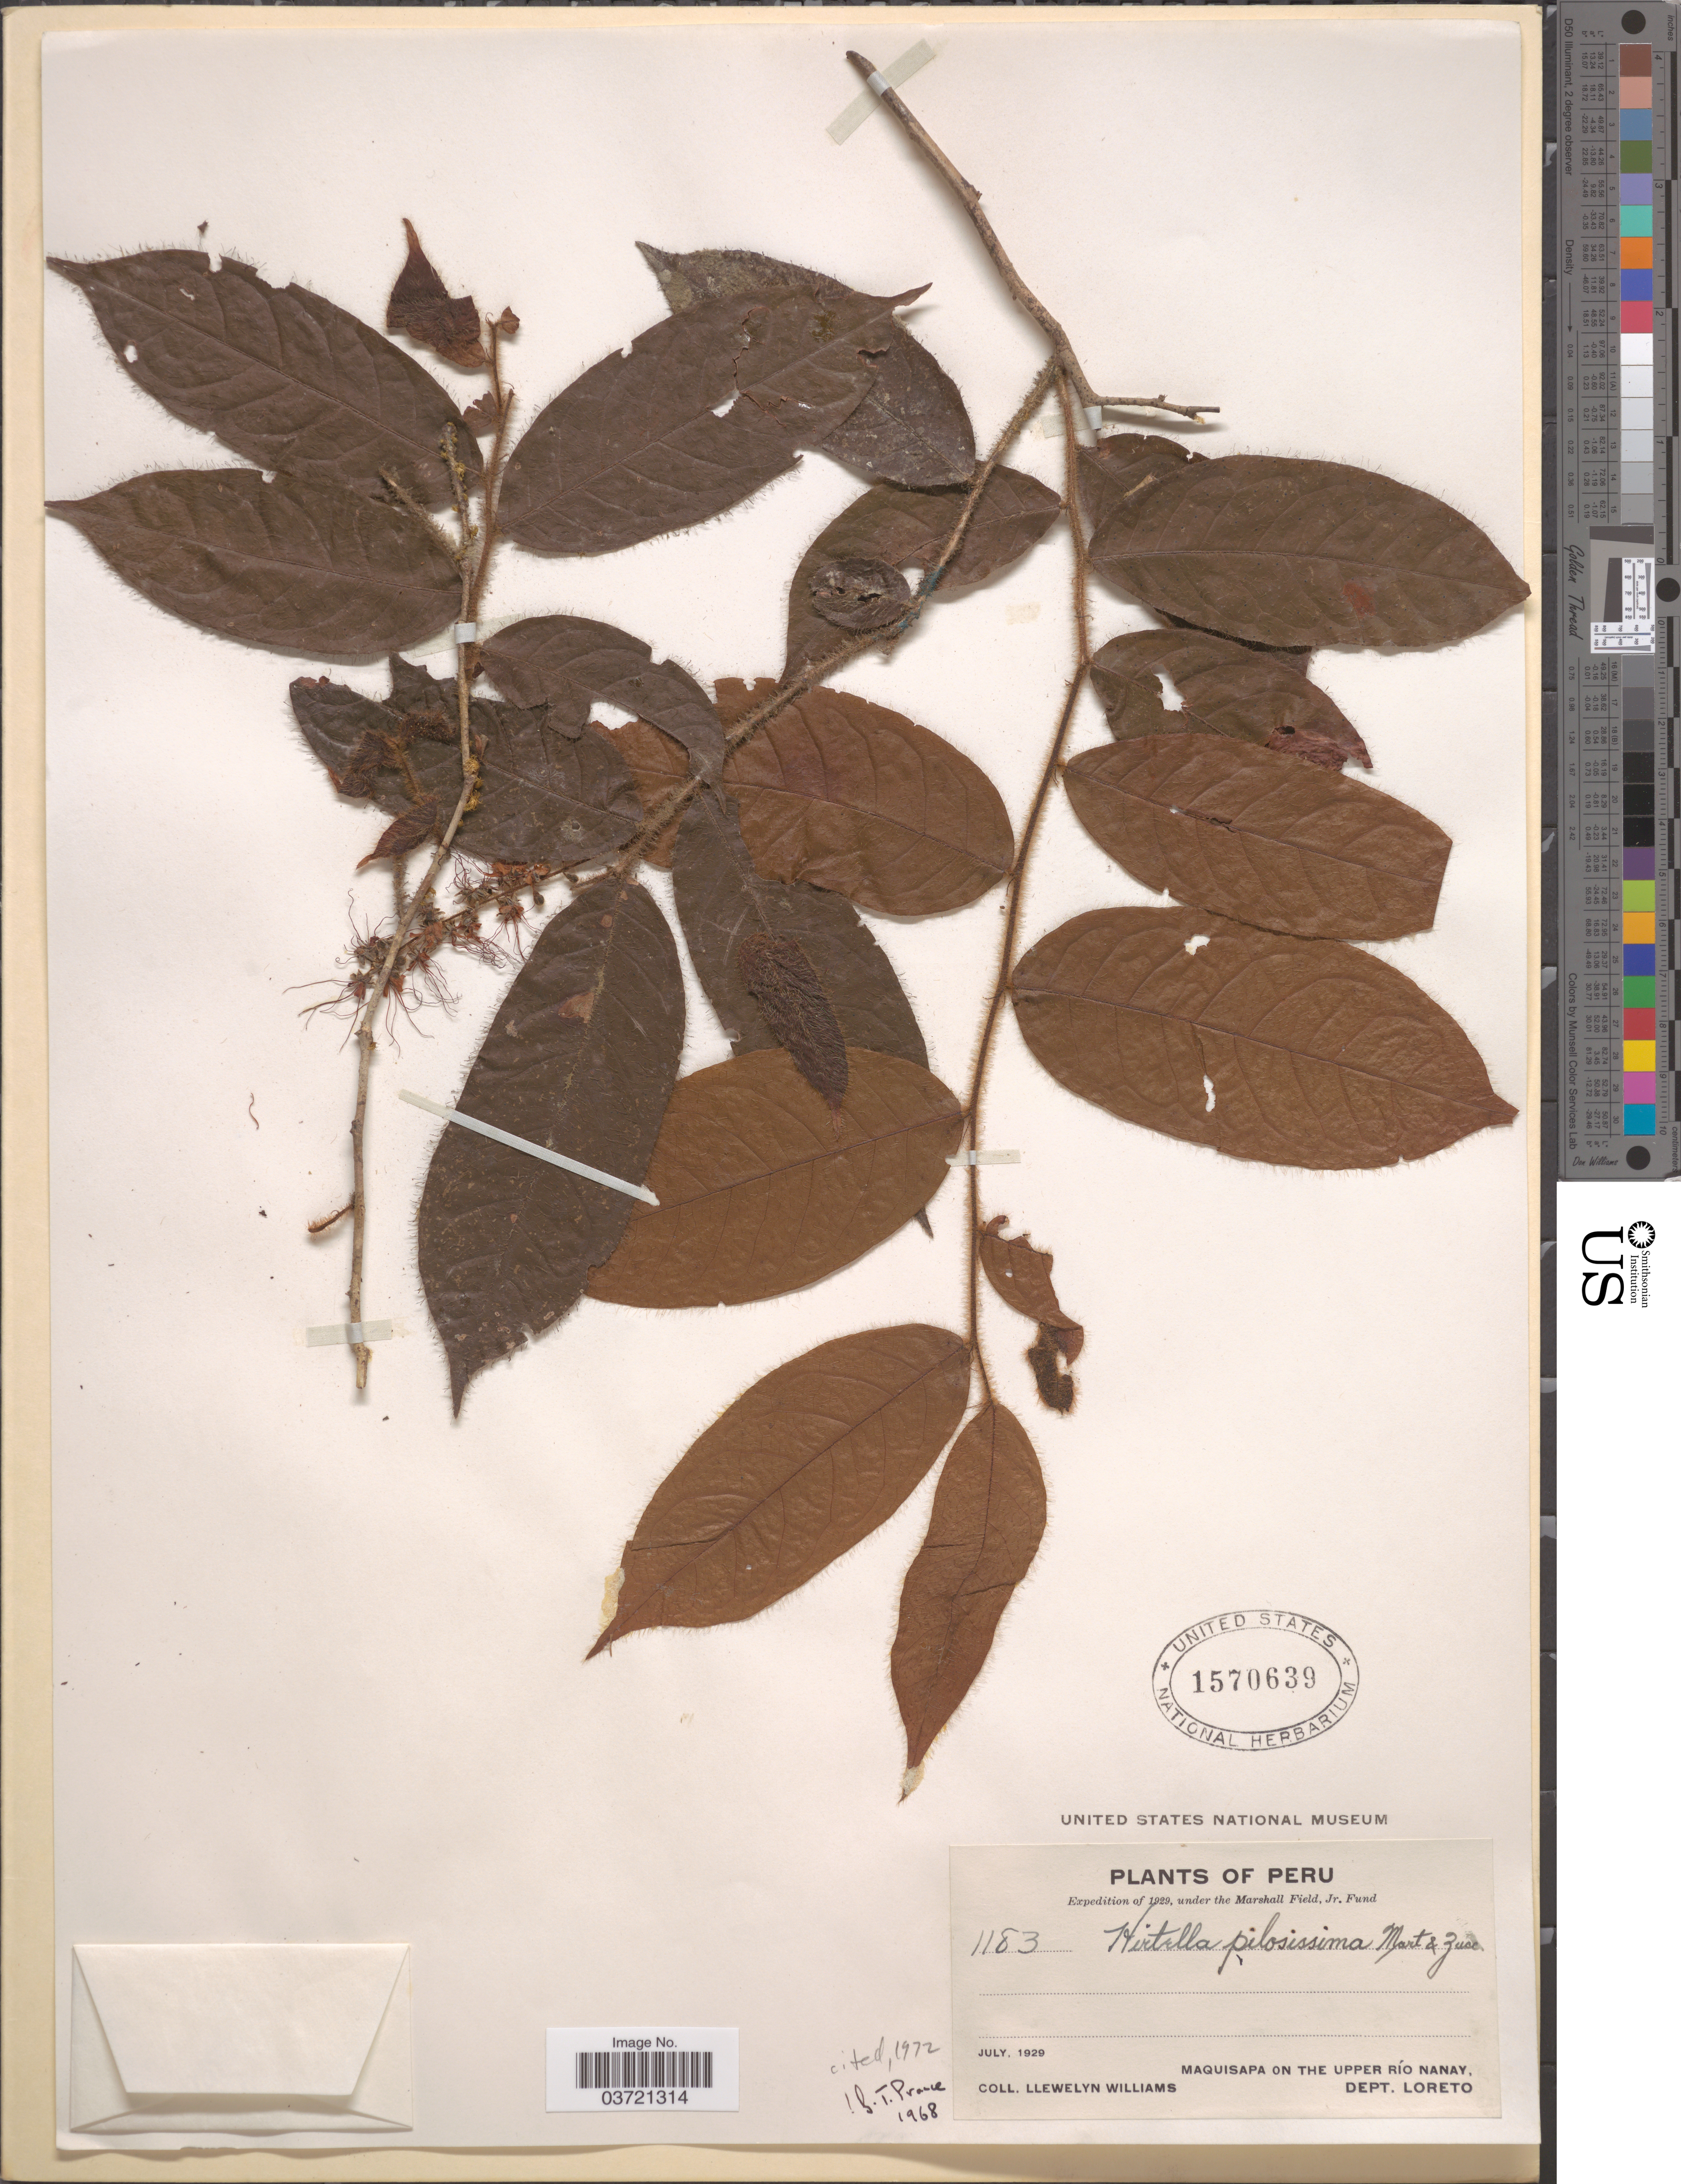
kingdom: Plantae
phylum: Tracheophyta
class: Magnoliopsida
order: Malpighiales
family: Chrysobalanaceae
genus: Hirtella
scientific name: Hirtella pilosissima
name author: Mart. & Zucc.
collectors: Ll. Williams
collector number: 1183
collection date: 1929-07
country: Peru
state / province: Loreto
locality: Maquisapa on the Upper Río Nanay, Dept. Loreto.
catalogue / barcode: US 1570639